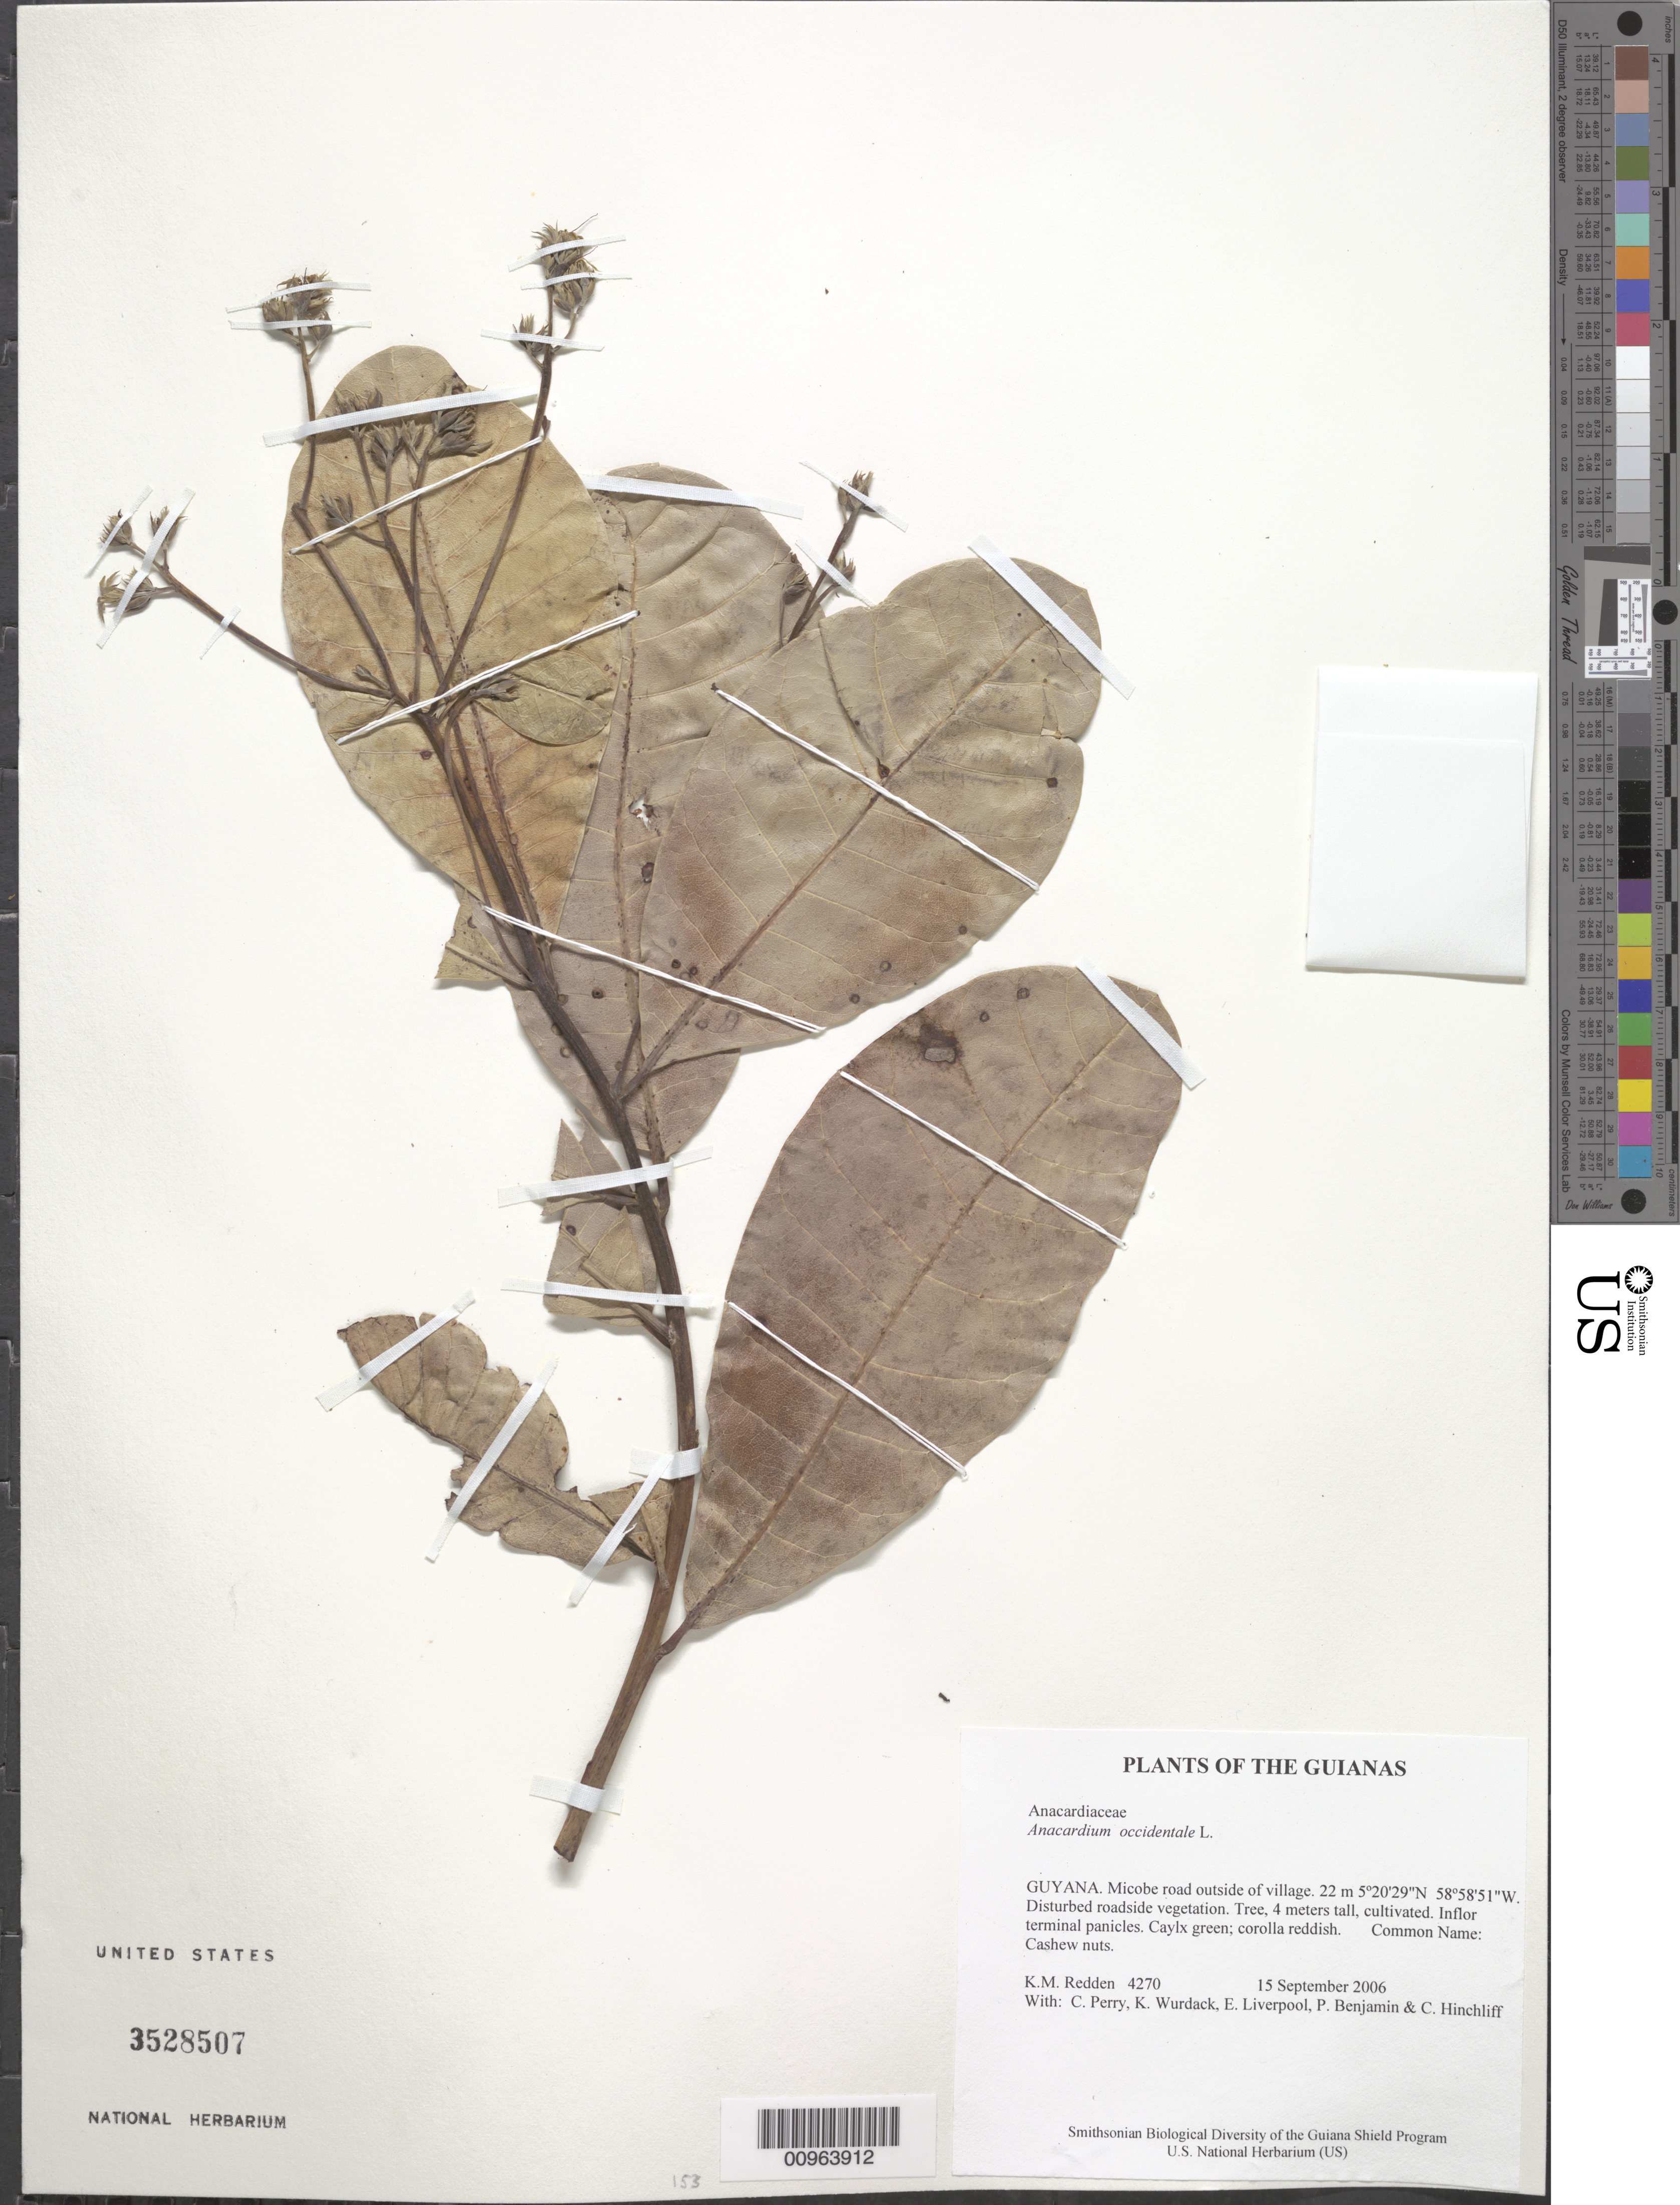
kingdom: Plantae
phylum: Tracheophyta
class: Magnoliopsida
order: Sapindales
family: Anacardiaceae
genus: Anacardium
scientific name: Anacardium occidentale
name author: L.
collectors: K. M. Redden, C. Perry, K. Wurdack, E. Liverpool, P. Benjamin & C. E. Hinchliff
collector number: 4270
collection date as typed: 15 September 2006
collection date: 2006-09-15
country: Guyana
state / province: Potaro-Siparuni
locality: Micobe road outside of village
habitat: Disturbed roadside vegetation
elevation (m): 22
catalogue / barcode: US 3528507